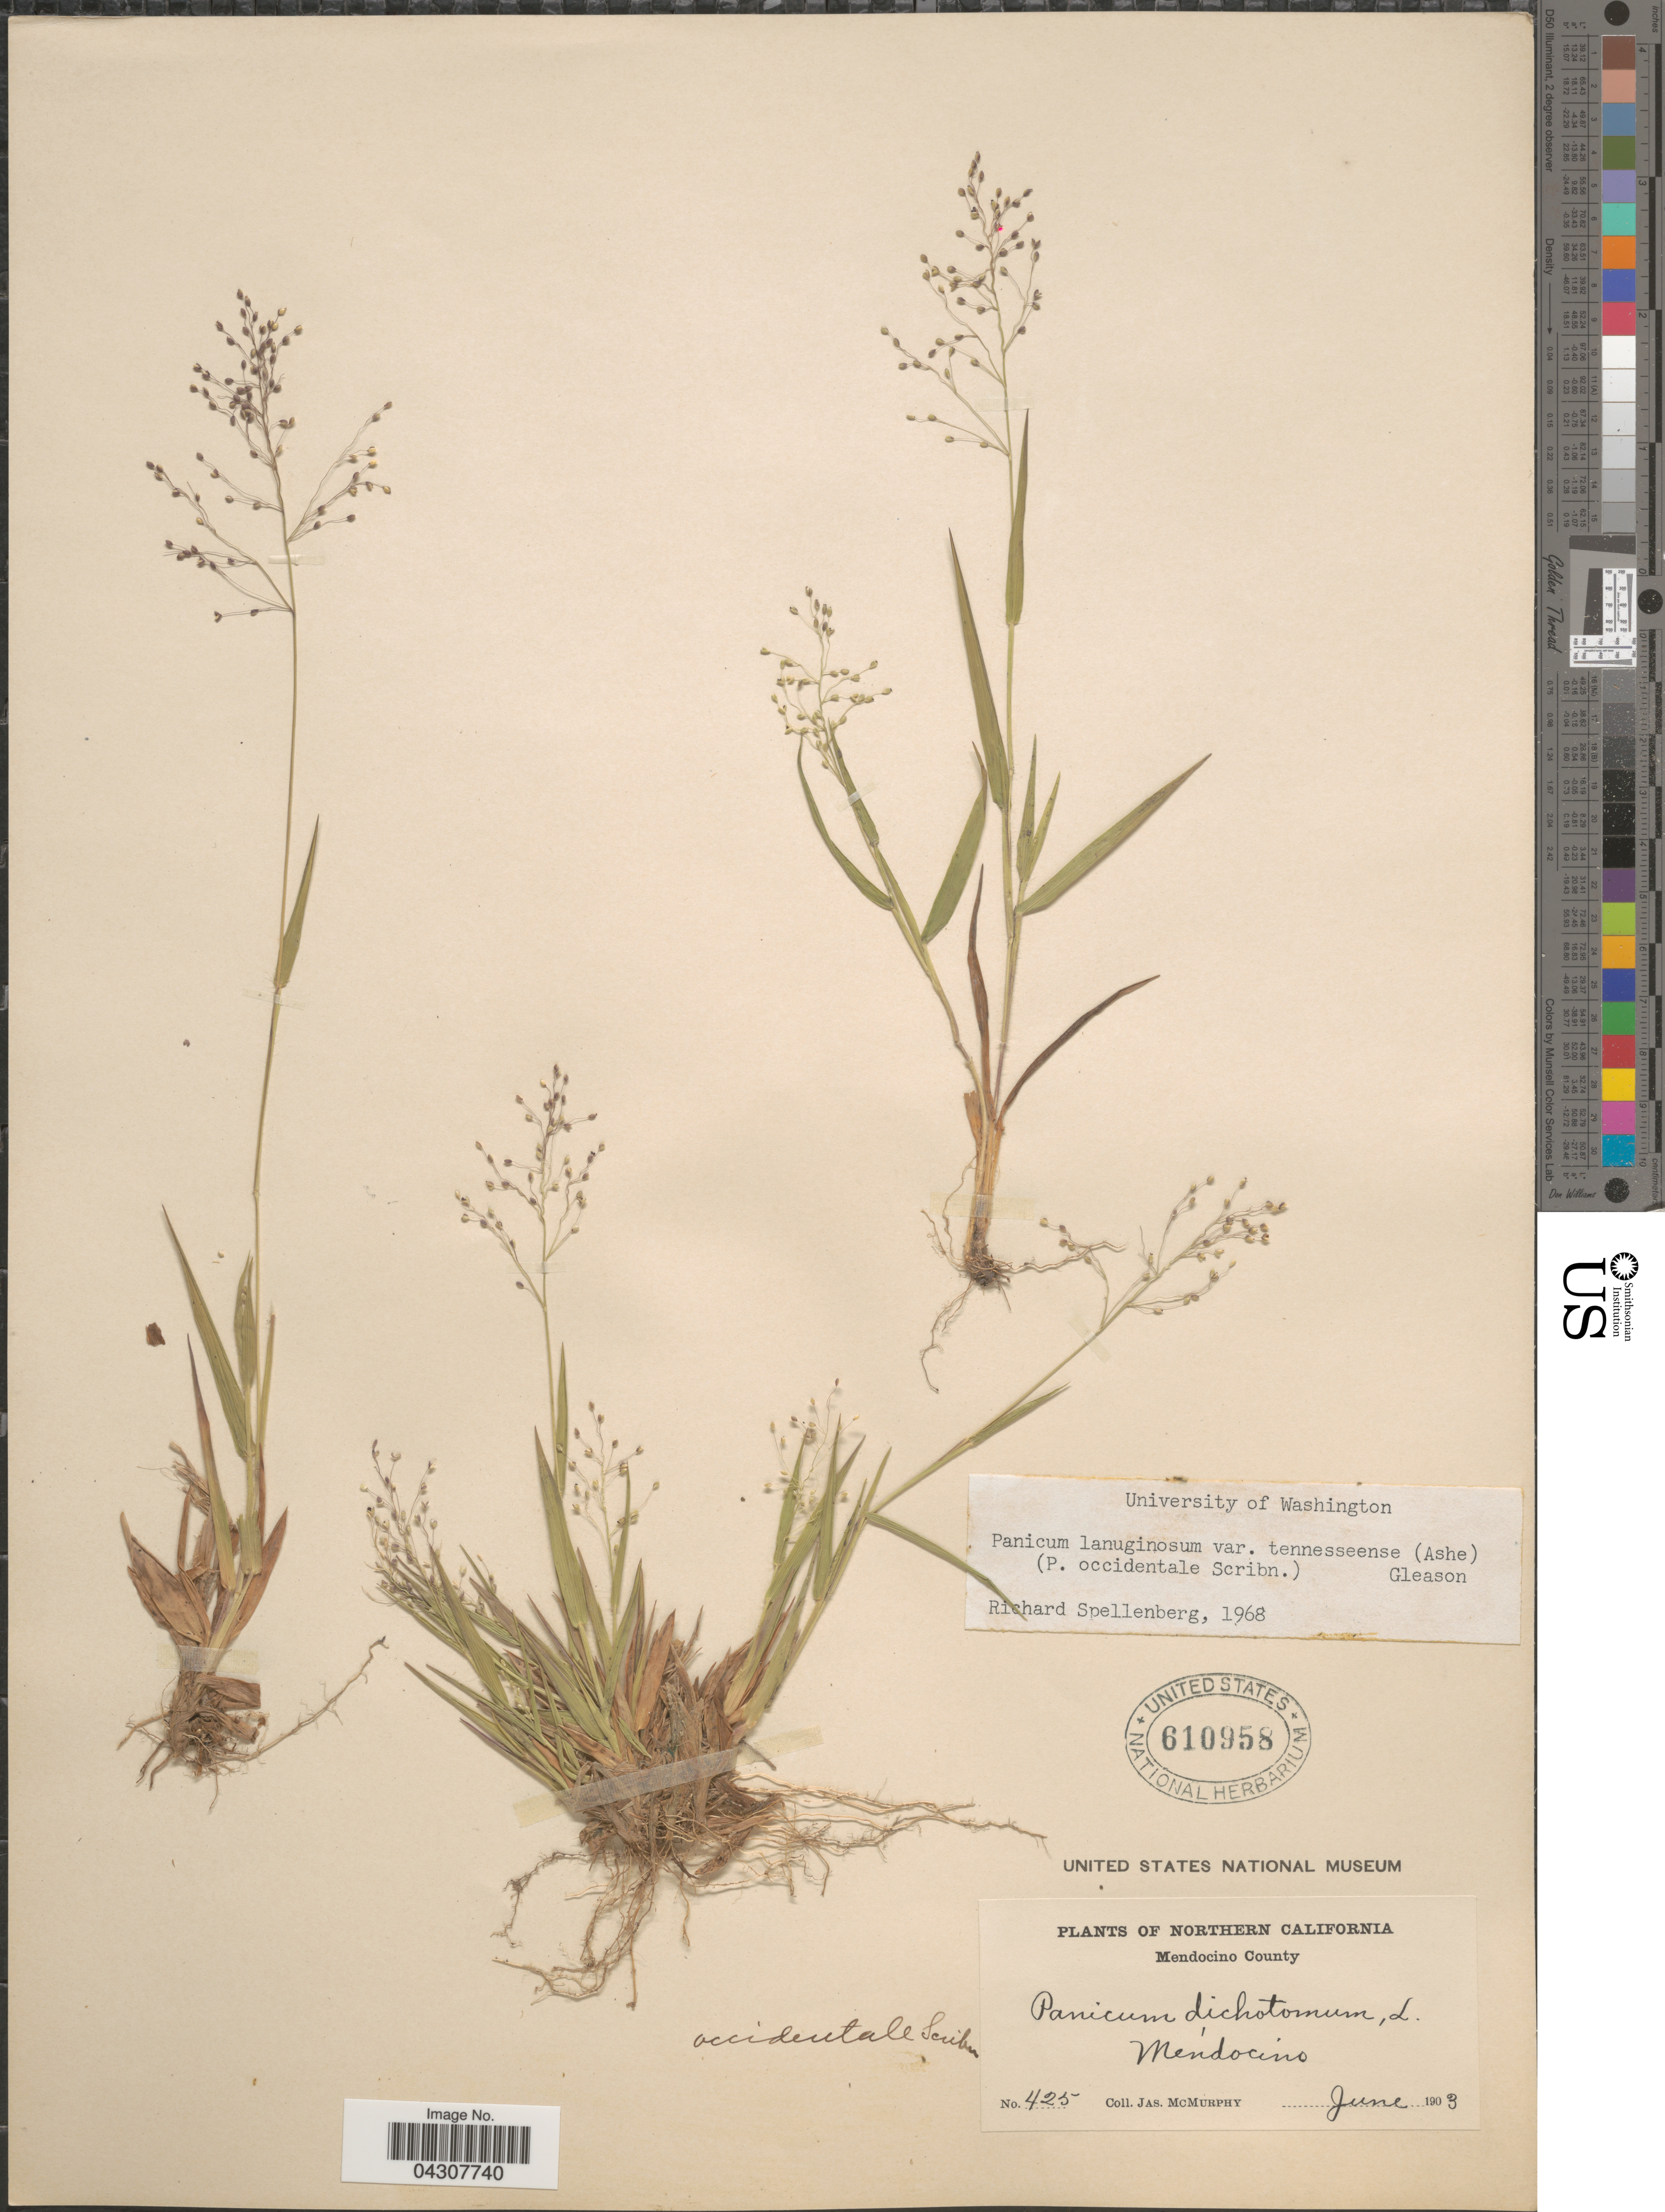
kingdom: Plantae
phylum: Tracheophyta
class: Liliopsida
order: Poales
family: Poaceae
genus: Dichanthelium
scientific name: Dichanthelium acuminatum var. acuminatum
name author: (Sw.) Gould & C.A. Clark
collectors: J. McMurphy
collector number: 425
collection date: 1903-06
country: United States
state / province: California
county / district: Mendocino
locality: Northern California. Mendocino County. Mendocino.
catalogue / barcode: US 610958